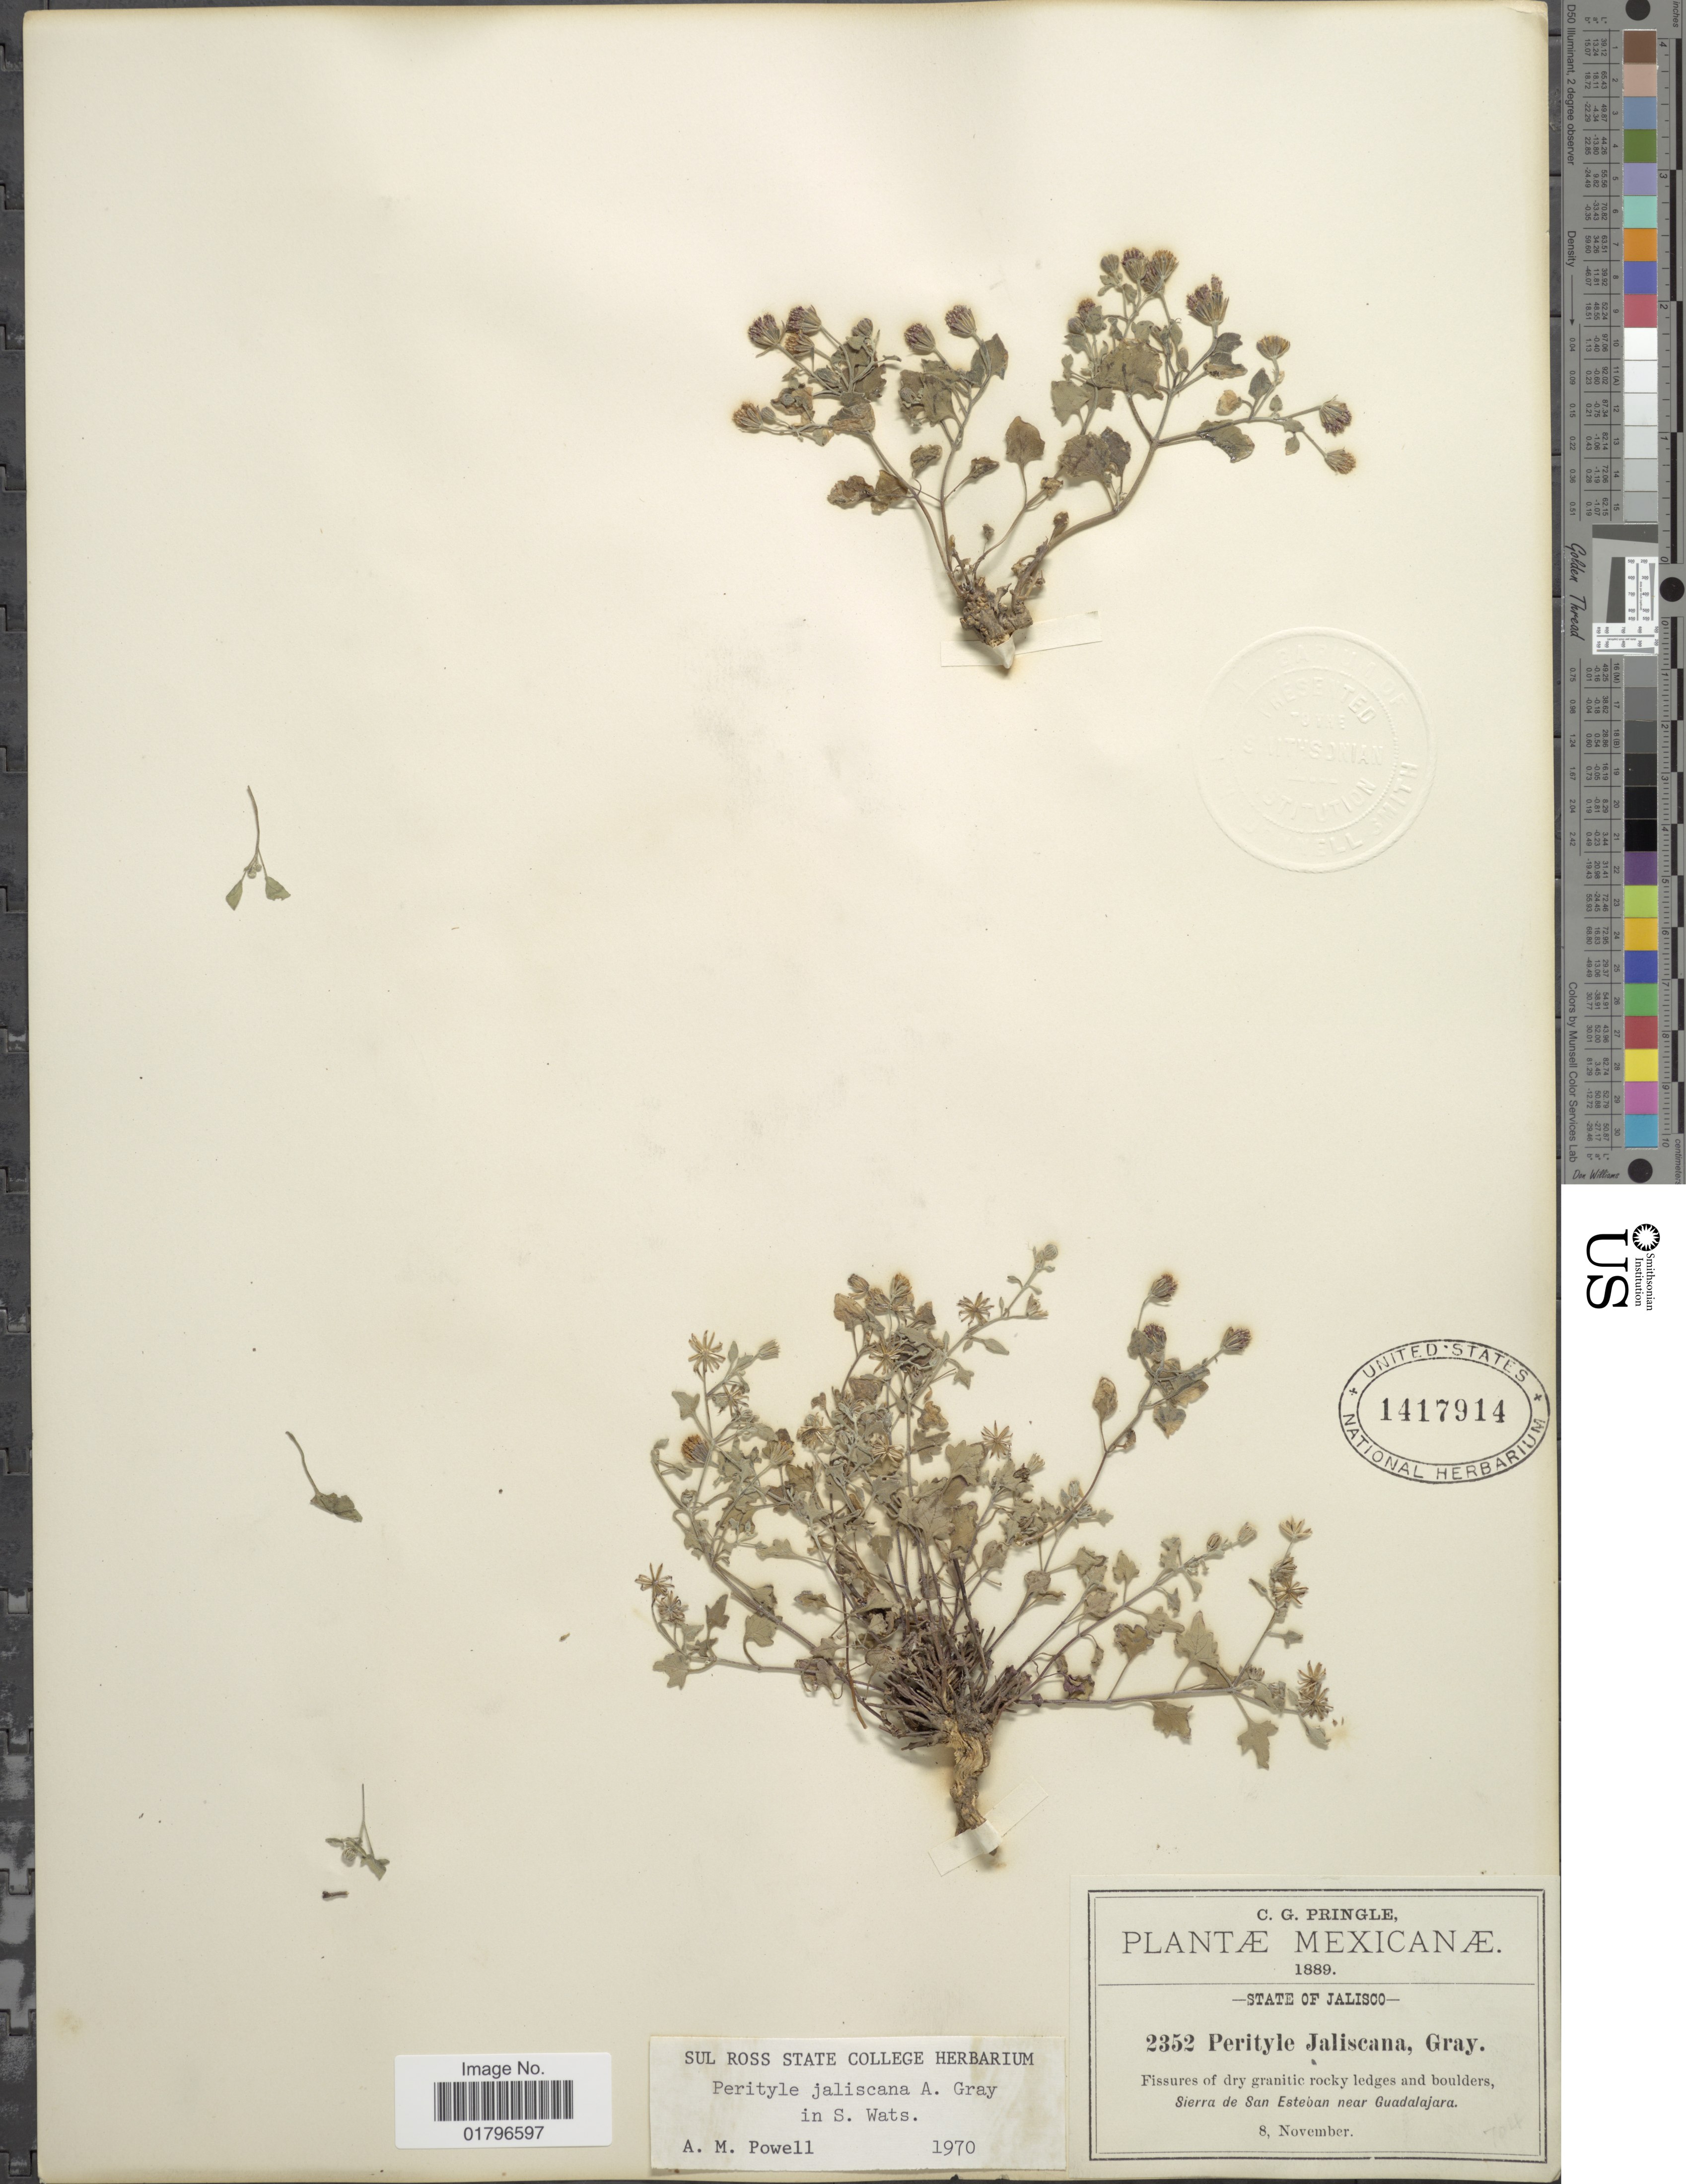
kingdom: Plantae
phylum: Tracheophyta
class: Magnoliopsida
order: Asterales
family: Asteraceae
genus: Perityle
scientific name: Perityle jaliscana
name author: A. Gray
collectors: C. G. Pringle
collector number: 2352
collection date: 1889-11-08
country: Mexico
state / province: Jalisco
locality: Sierra de San Esteban near Guadalajara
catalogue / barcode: US 1417914